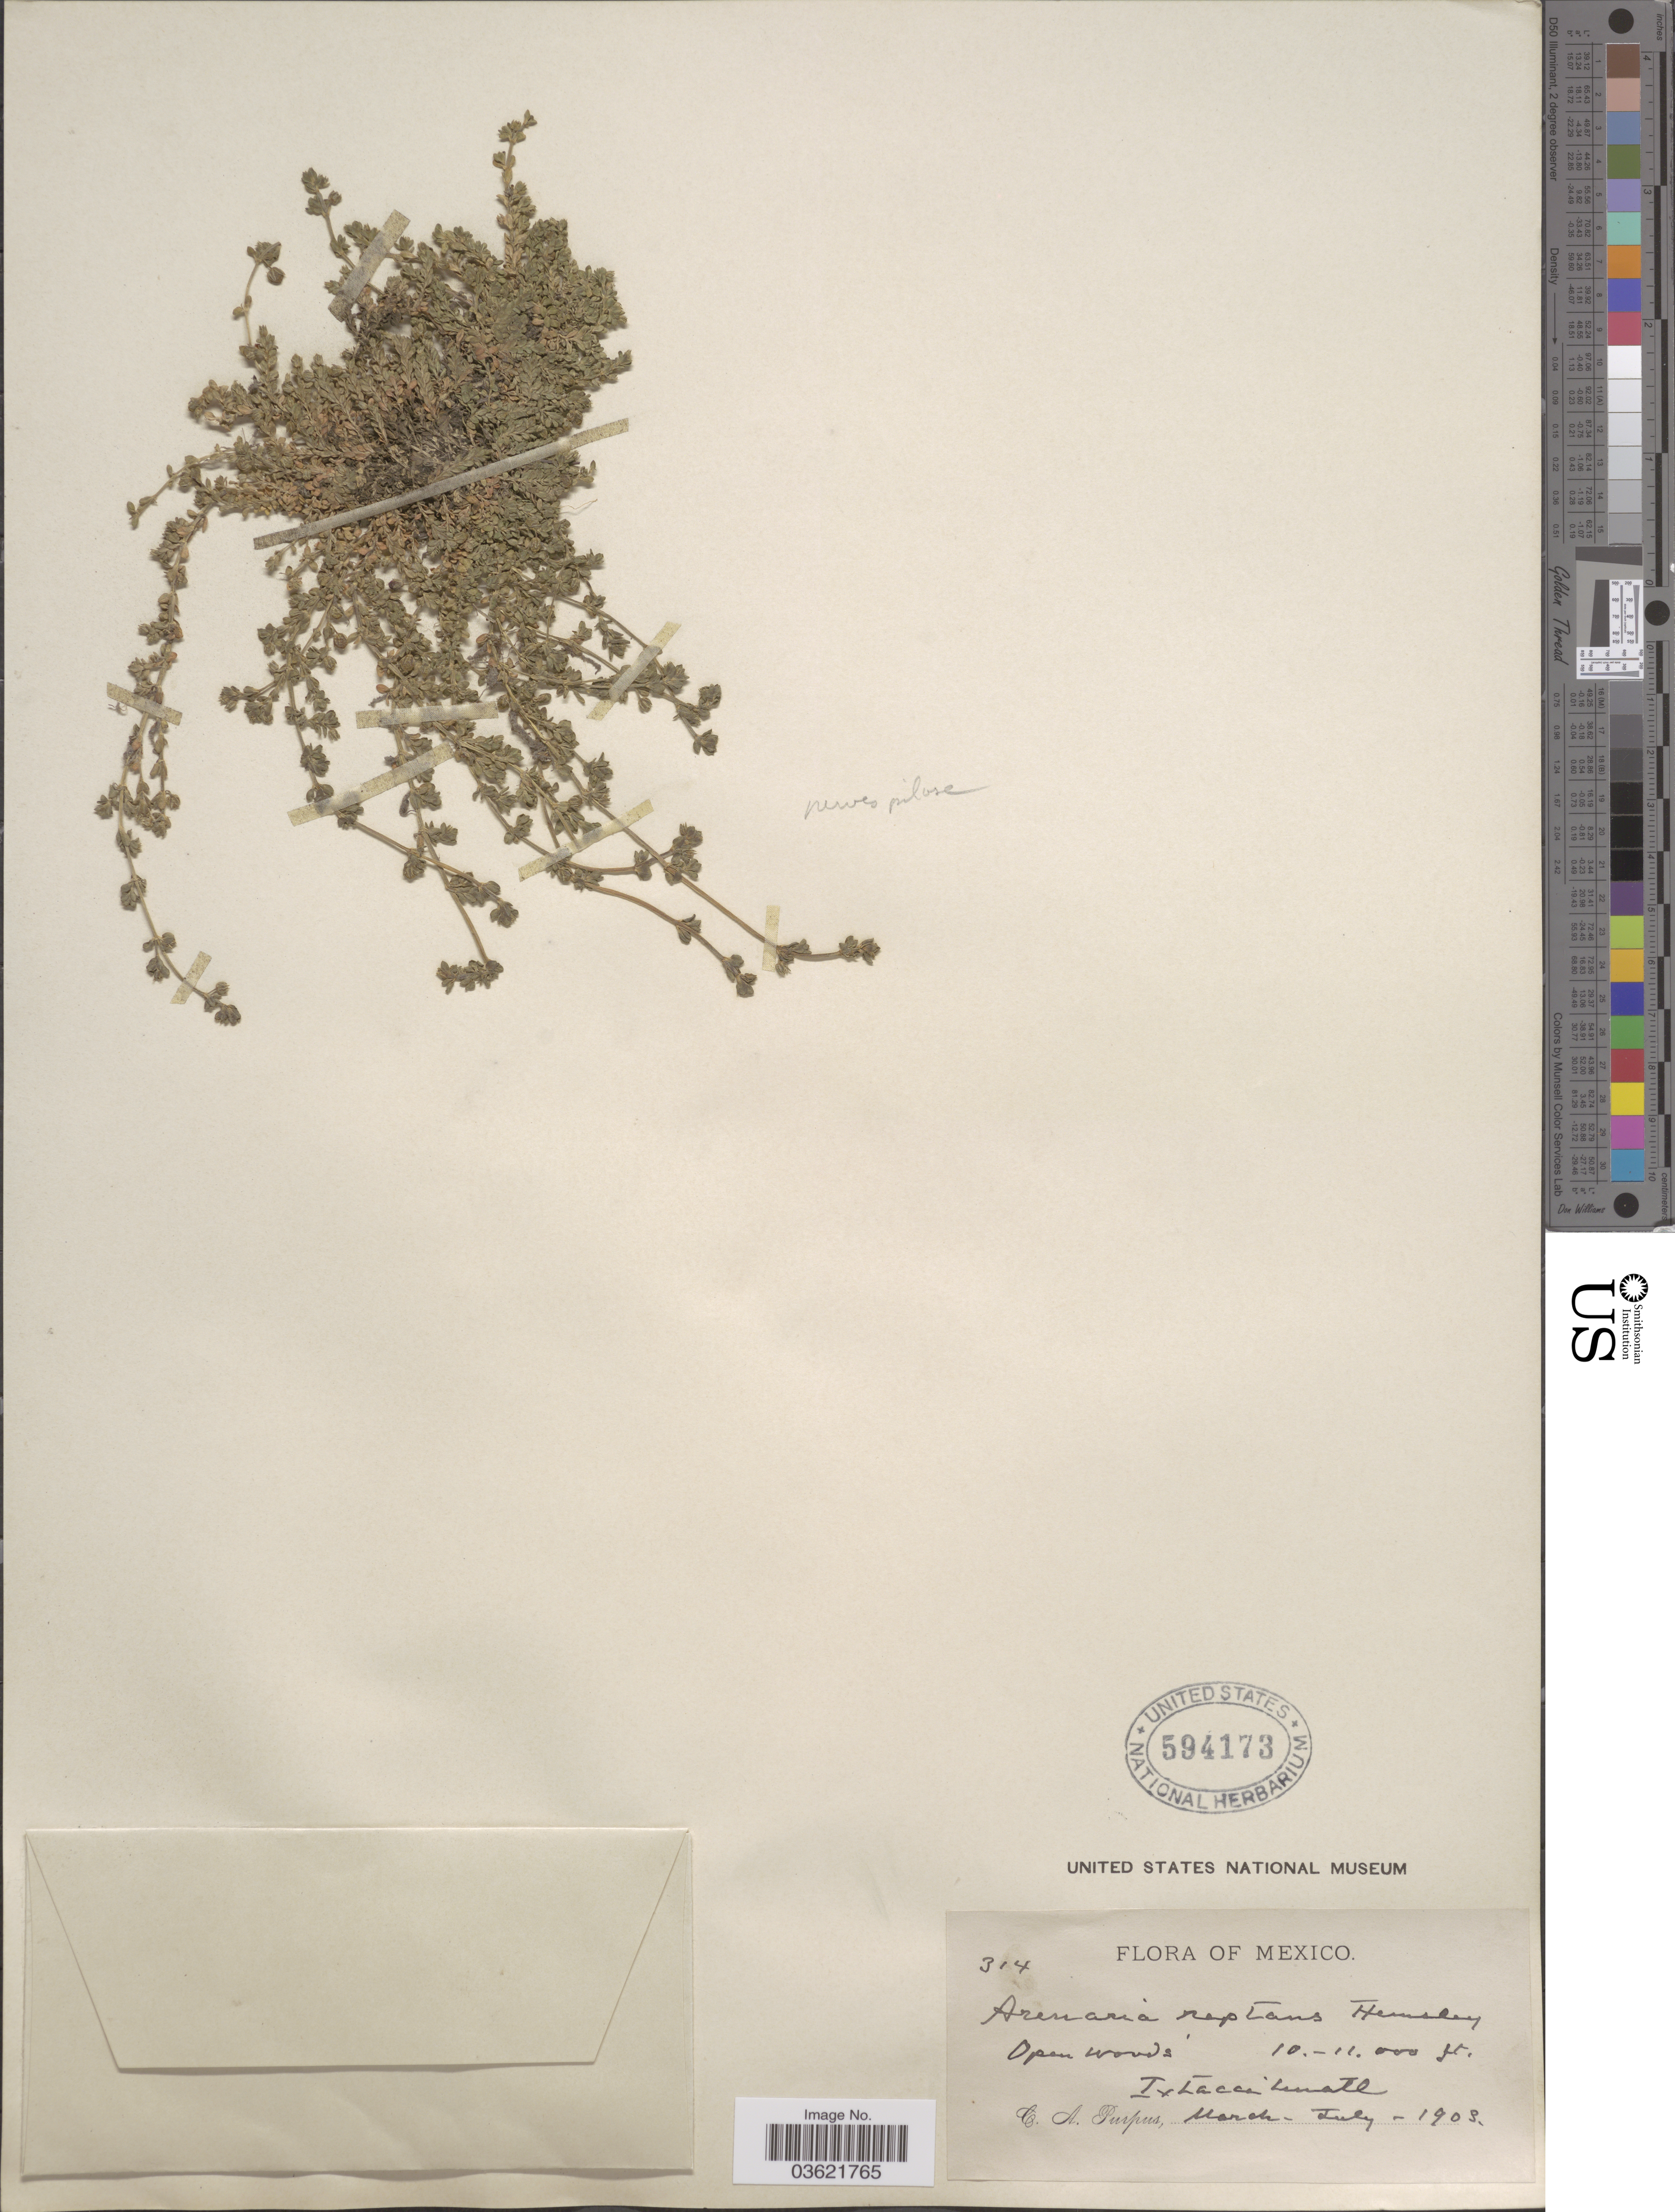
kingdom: Plantae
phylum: Tracheophyta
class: Magnoliopsida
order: Caryophyllales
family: Caryophyllaceae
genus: Arenaria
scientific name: Arenaria reptans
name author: Hemsl.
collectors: C. A. Purpus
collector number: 314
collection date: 1903-03/1903-07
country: Mexico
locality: Ixtaccihuatl.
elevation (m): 3048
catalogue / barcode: US 594173